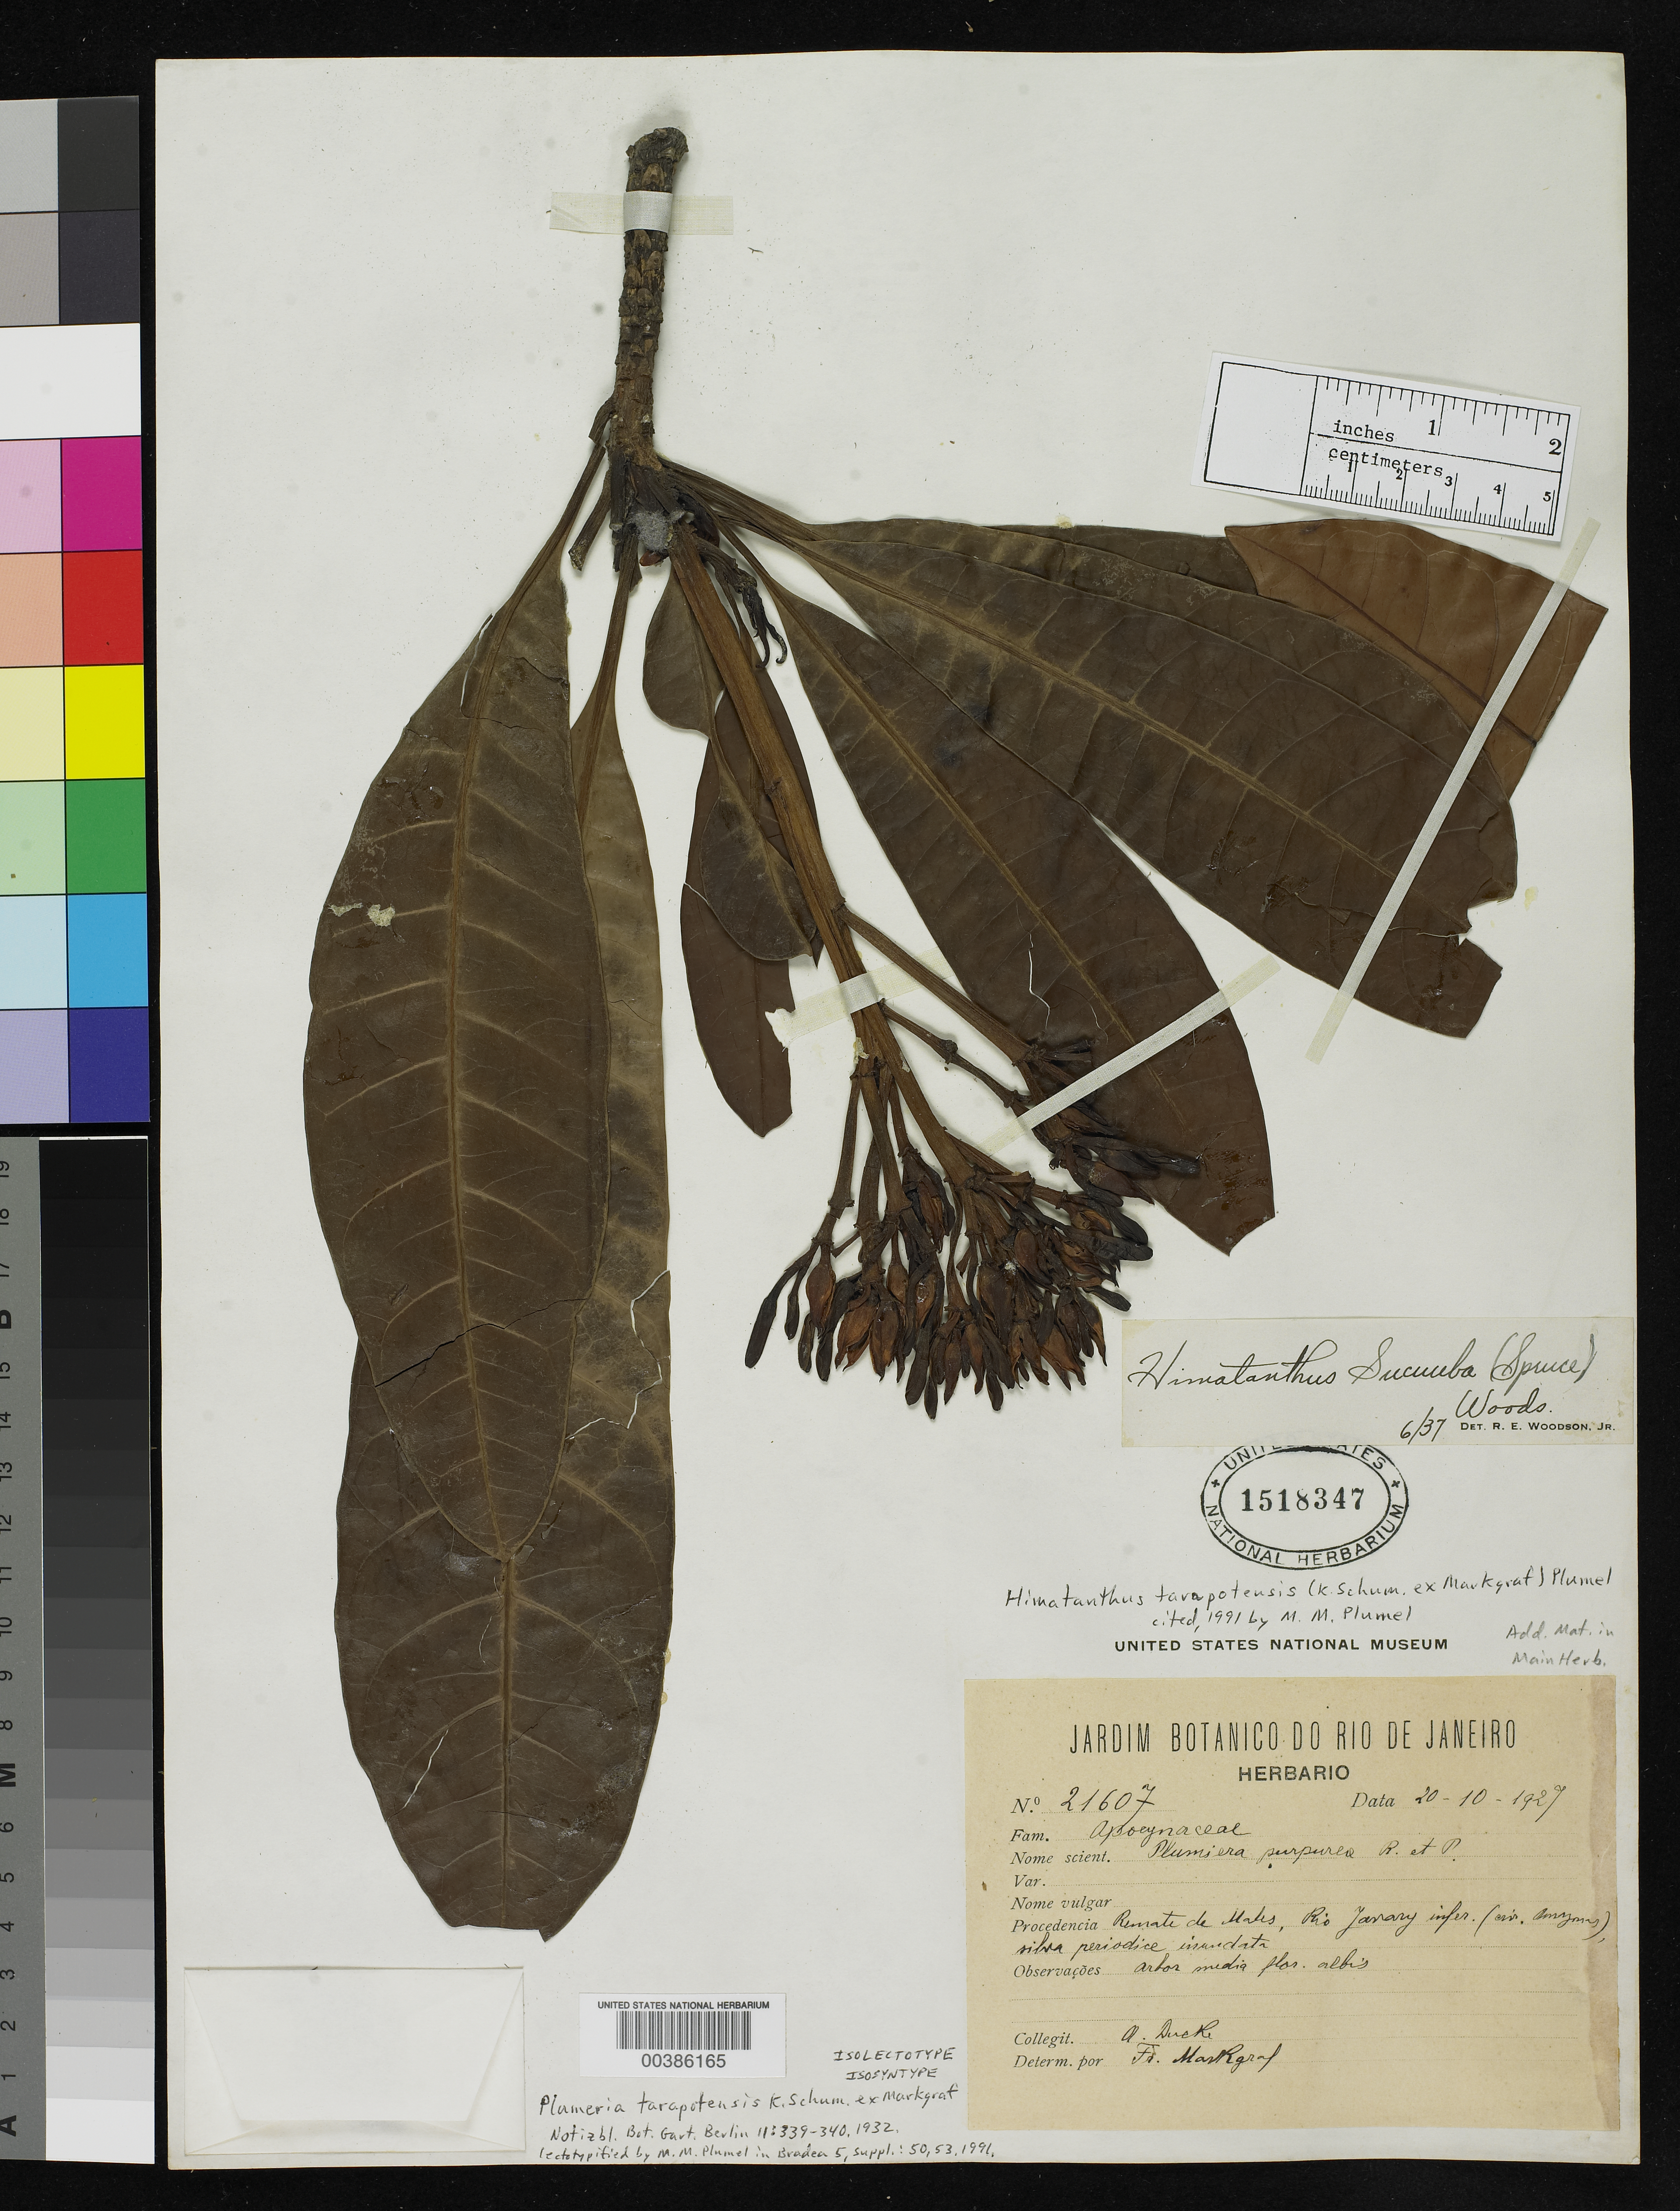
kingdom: Plantae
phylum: Tracheophyta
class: Magnoliopsida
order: Gentianales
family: Apocynaceae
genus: Plumeria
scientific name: Plumeria tarapotensis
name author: K. Schum. ex Markgr.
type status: Isolectotype; Isosyntype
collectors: A. Ducke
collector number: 21607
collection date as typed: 20 Oct 1927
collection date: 1927-10-20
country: Brazil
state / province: Amazonas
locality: Rematede Males.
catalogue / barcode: US 1518347